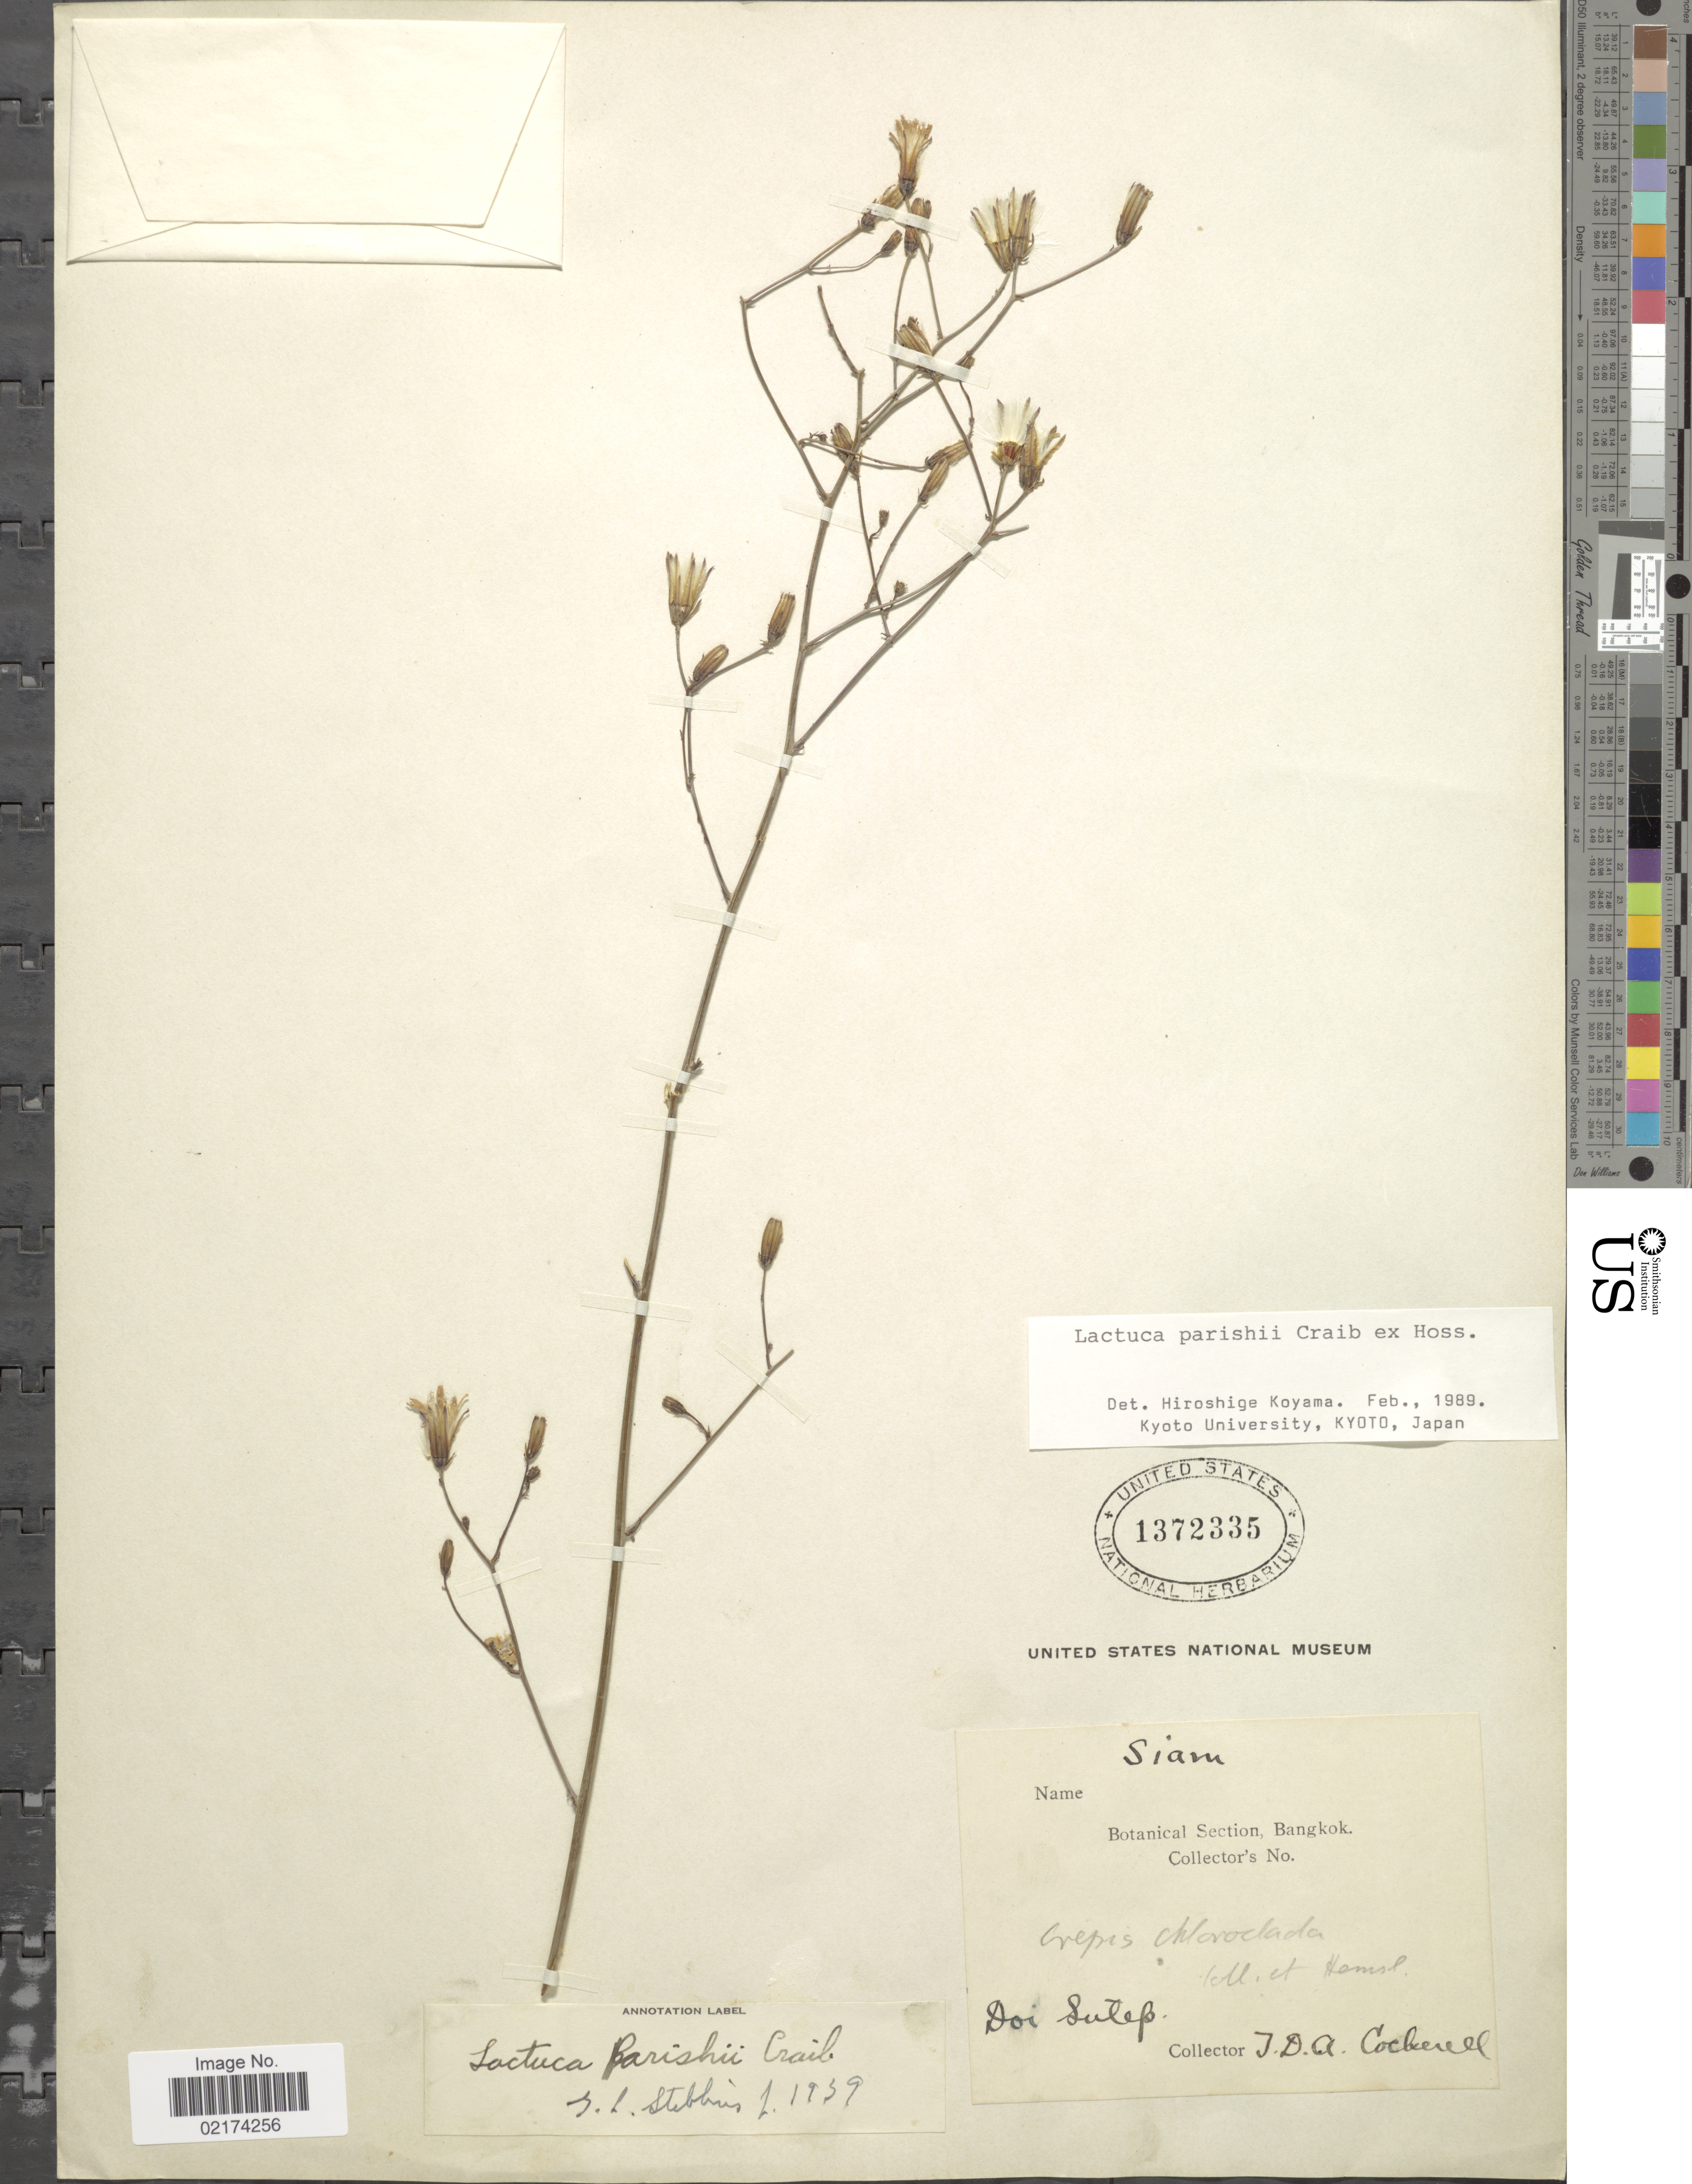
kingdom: Plantae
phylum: Tracheophyta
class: Magnoliopsida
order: Asterales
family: Asteraceae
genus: Lactuca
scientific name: Lactuca parishii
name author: Craib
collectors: T. Cockerell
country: Thailand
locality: Siam, Doi Sutep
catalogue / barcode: US 1372335